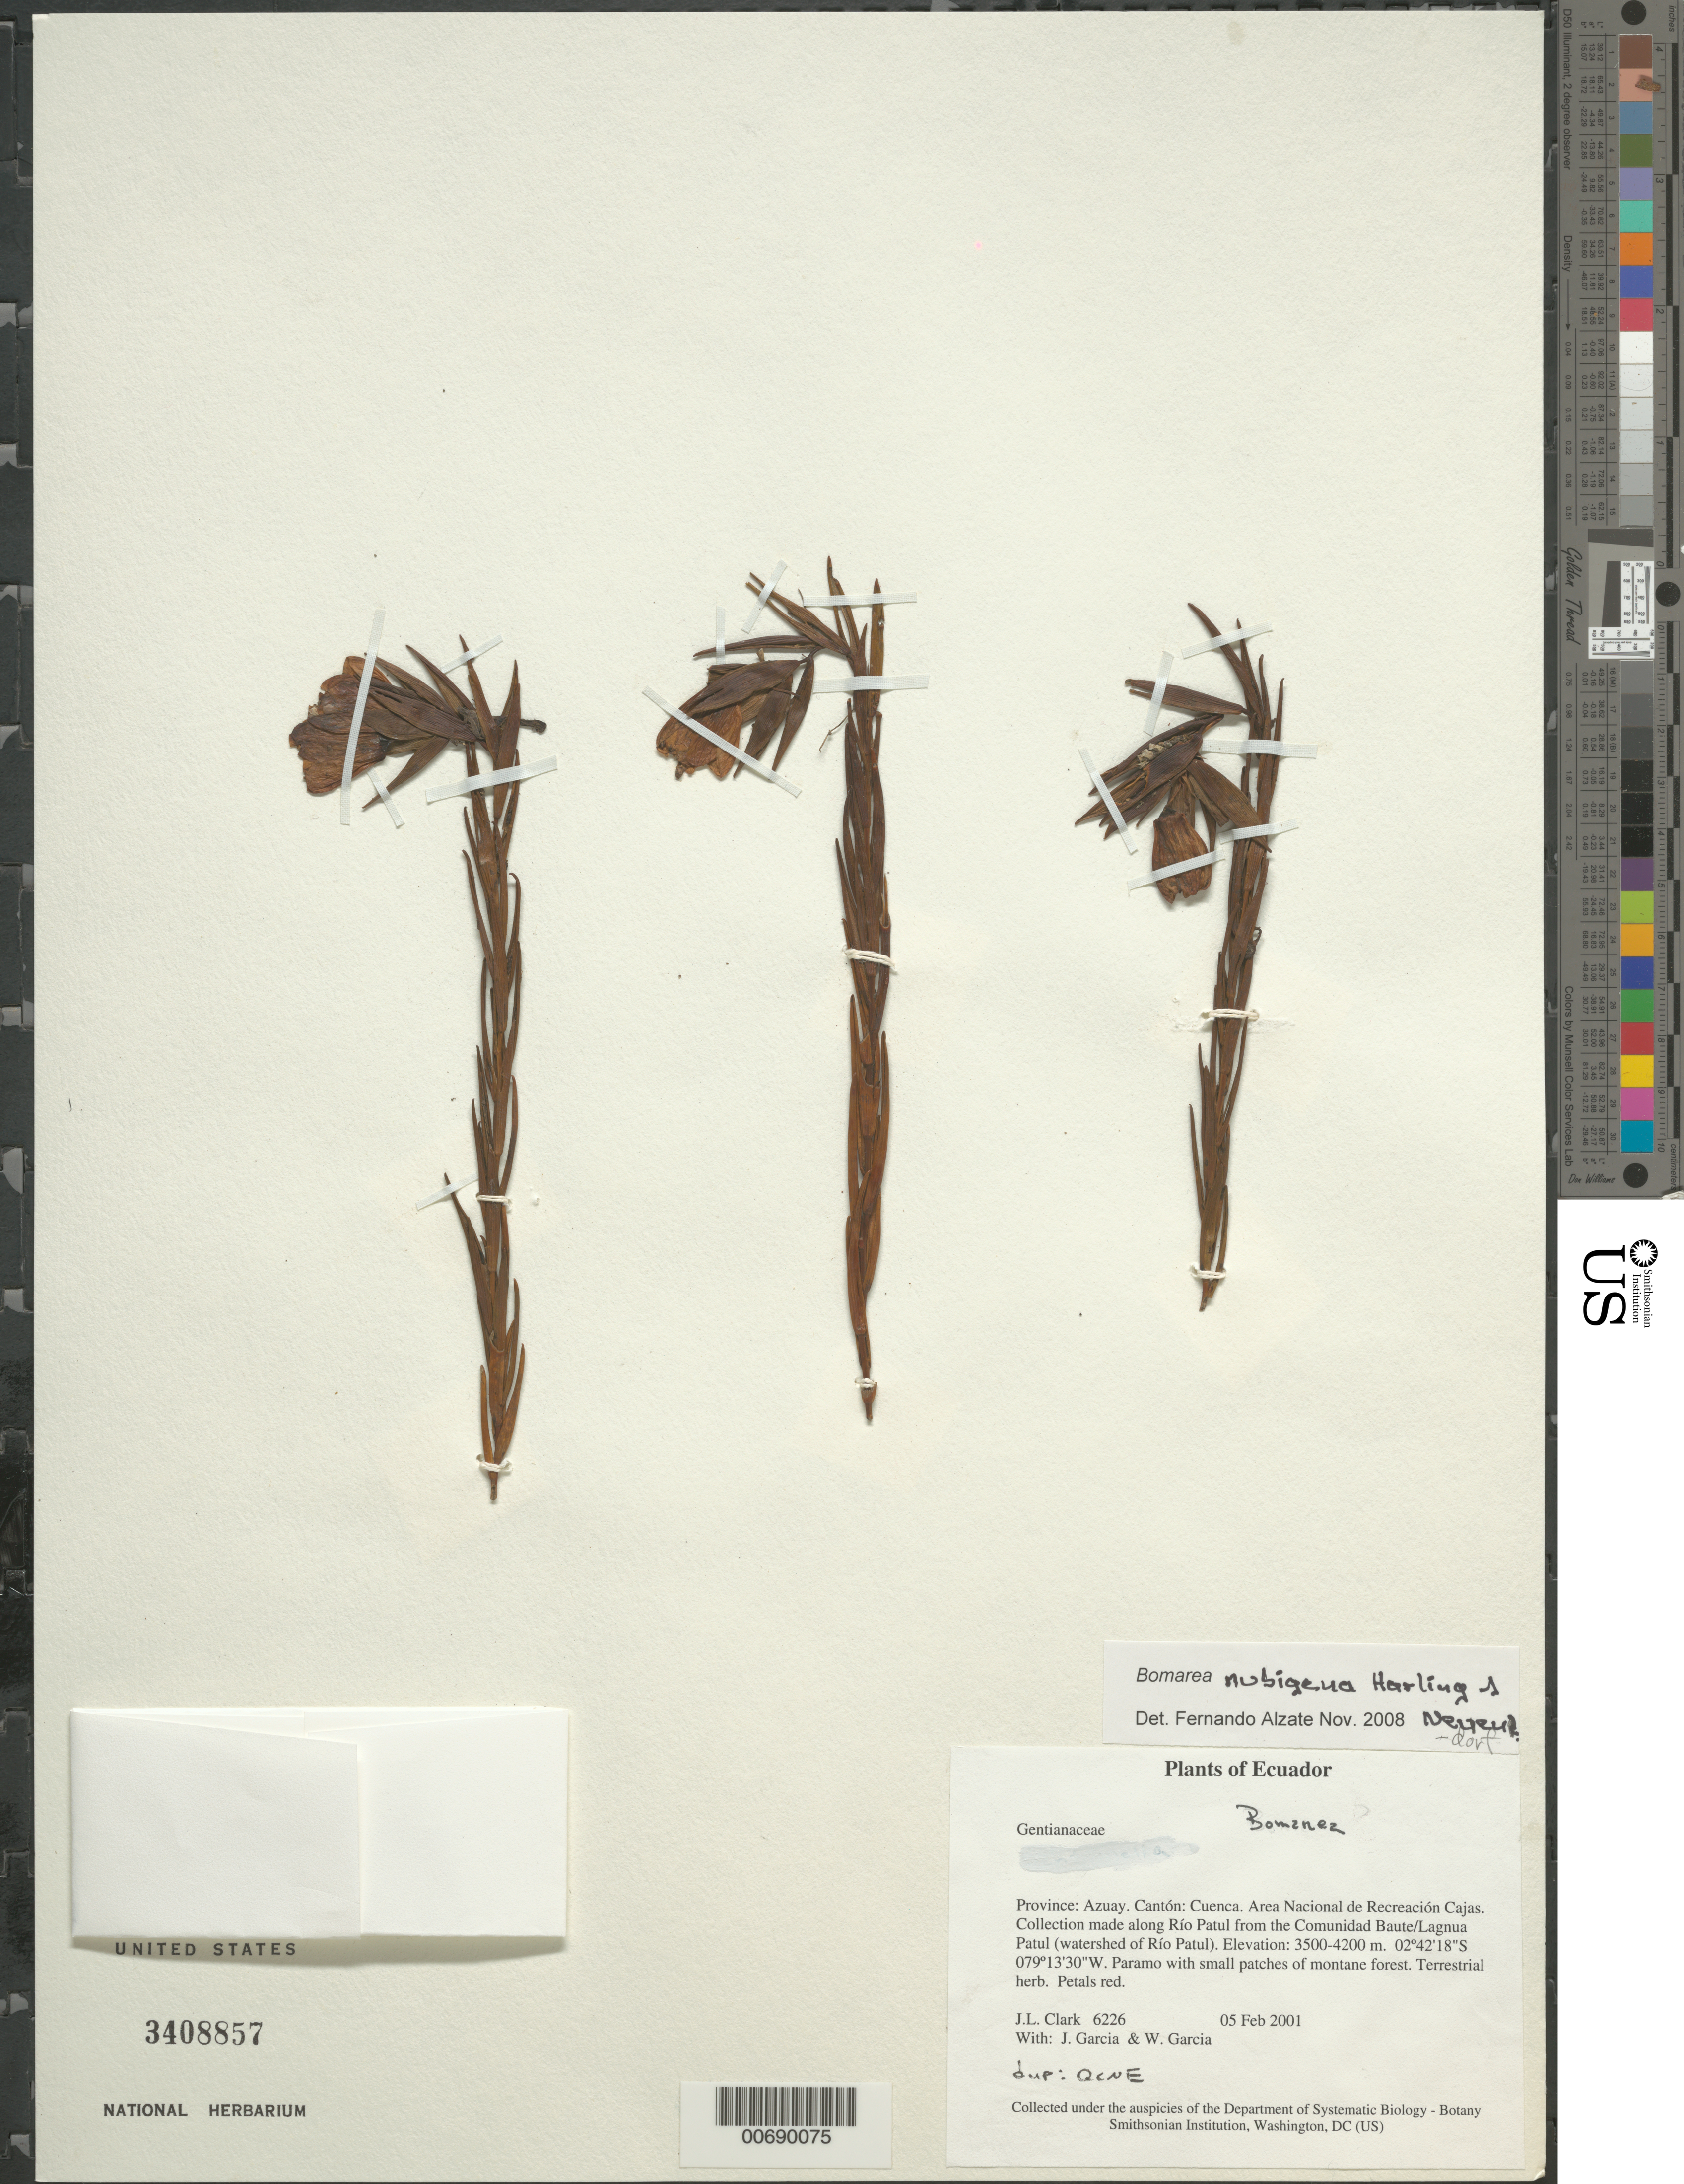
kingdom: Plantae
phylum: Tracheophyta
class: Liliopsida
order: Liliales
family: Alstroemeriaceae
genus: Bomarea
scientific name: Bomarea nubigena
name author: Harling & Neuendorf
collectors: J. L. Clark, J. Garcia & W. Garcia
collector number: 6226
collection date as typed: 05 Feb 2001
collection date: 2001-02-05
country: Ecuador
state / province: Azuay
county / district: Cuenca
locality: Area Nacional de Recreación Cajas. Collection made along Río Patul from the Comunidad Baute/Lagnua Patul (watershed of Río Patul).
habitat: Paramo with small patches of montane forest.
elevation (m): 3500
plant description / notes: QCNE, US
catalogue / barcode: US 3408857